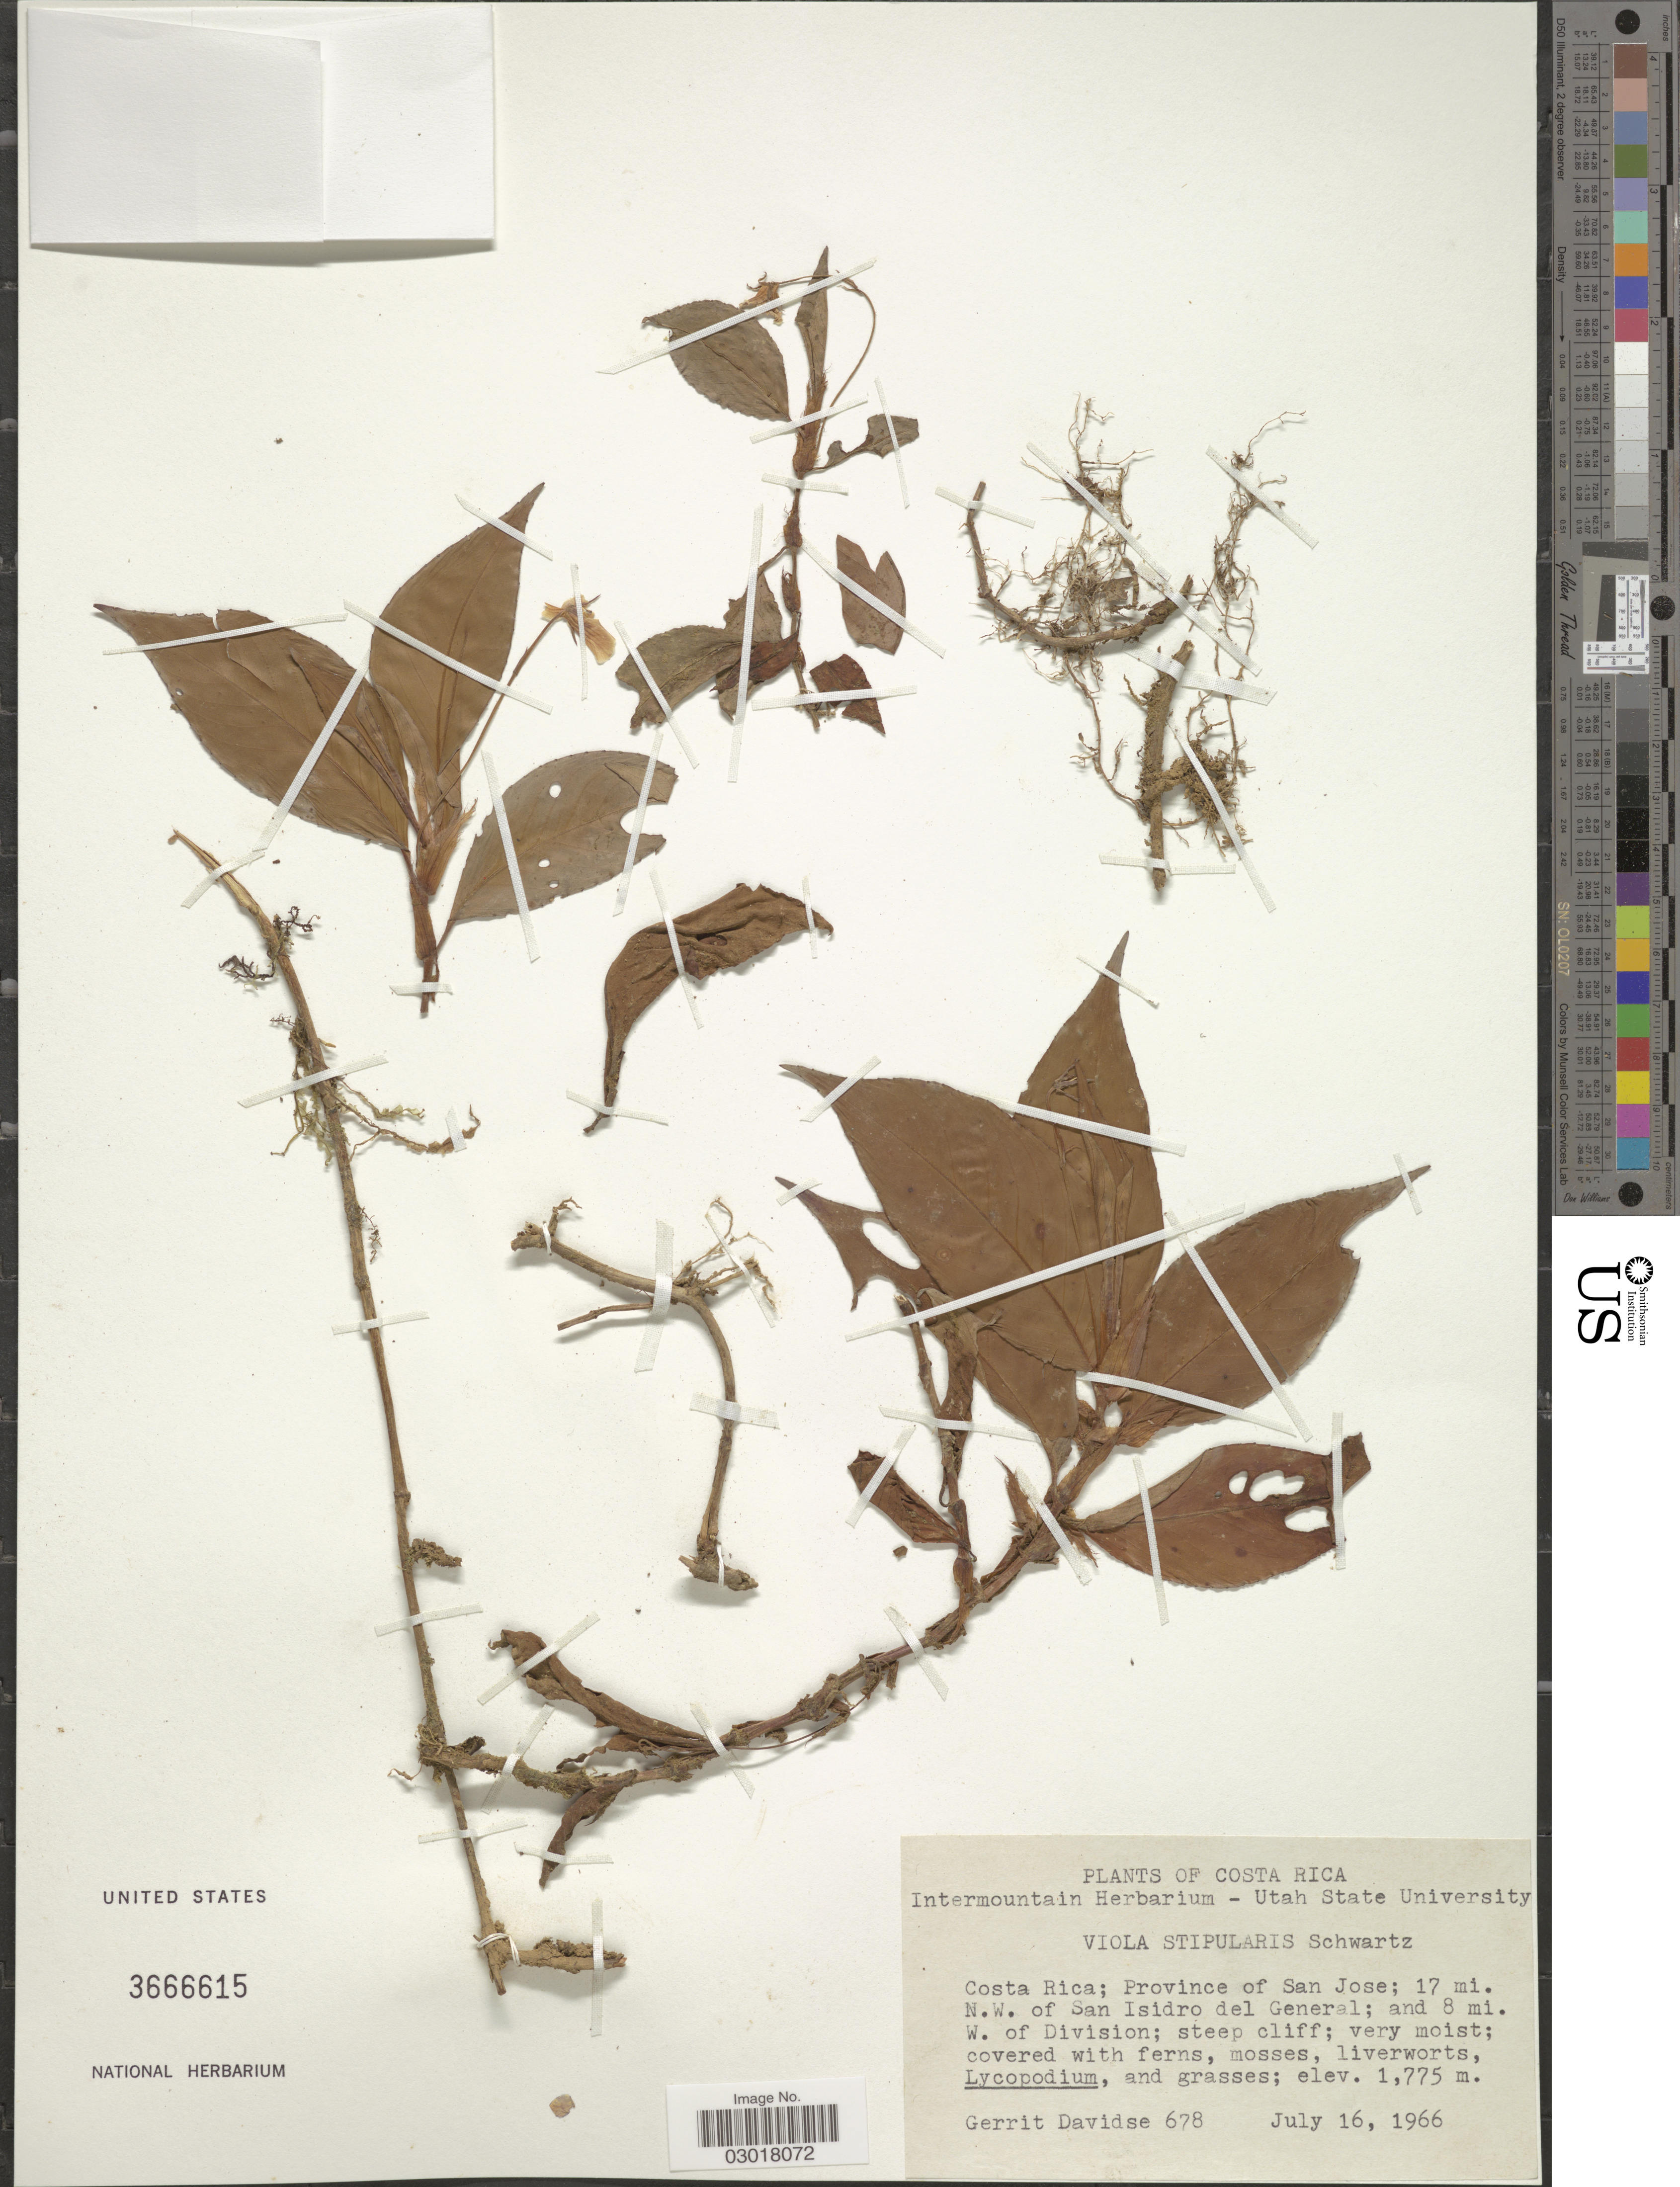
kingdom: Plantae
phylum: Tracheophyta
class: Magnoliopsida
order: Malpighiales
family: Violaceae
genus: Viola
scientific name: Viola stipularis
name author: Sw.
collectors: G. Davidse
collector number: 678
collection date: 1966-07-16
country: Costa Rica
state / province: San José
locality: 17 mi. N.W. of San Isidro del General; and 8 mi. W. of Division.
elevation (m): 1775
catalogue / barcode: US 3666615